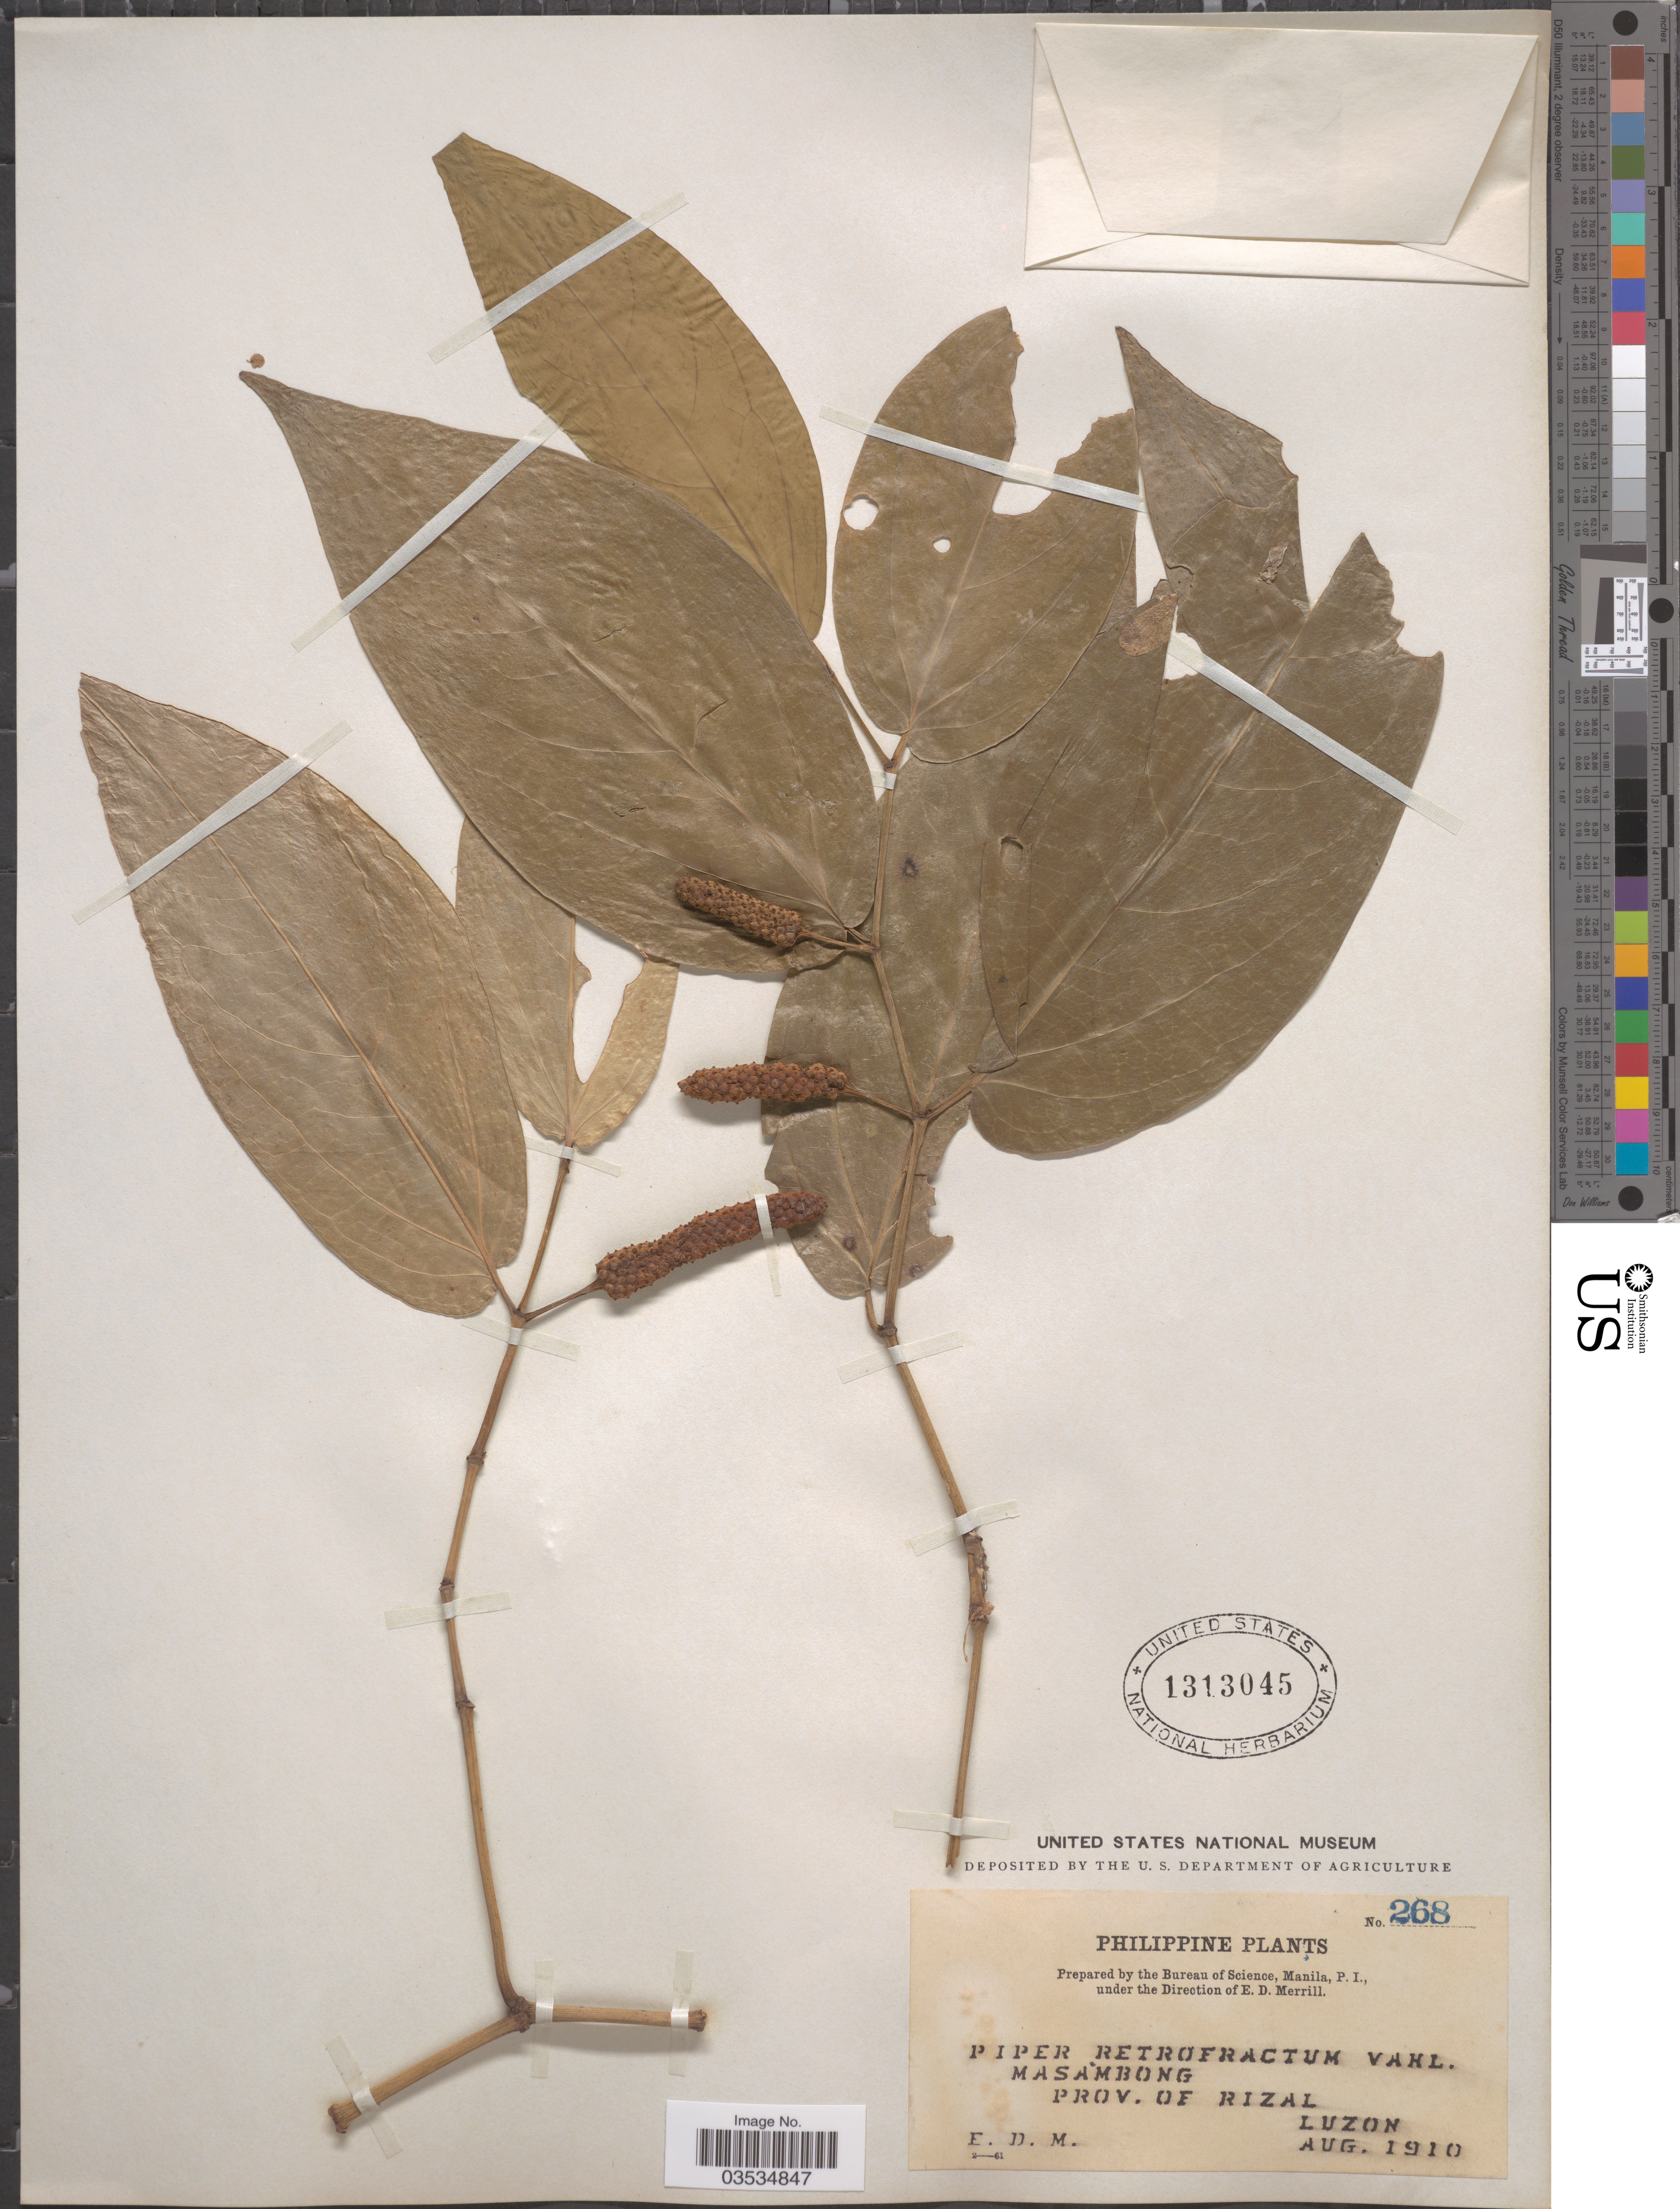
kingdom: Plantae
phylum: Tracheophyta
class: Magnoliopsida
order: Piperales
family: Piperaceae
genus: Piper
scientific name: Piper retrofractum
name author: Vahl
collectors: E. D. Merrill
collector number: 268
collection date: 1910-08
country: Philippines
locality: Masambong. Prov. of Rizal. Luzon.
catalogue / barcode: US 1313045